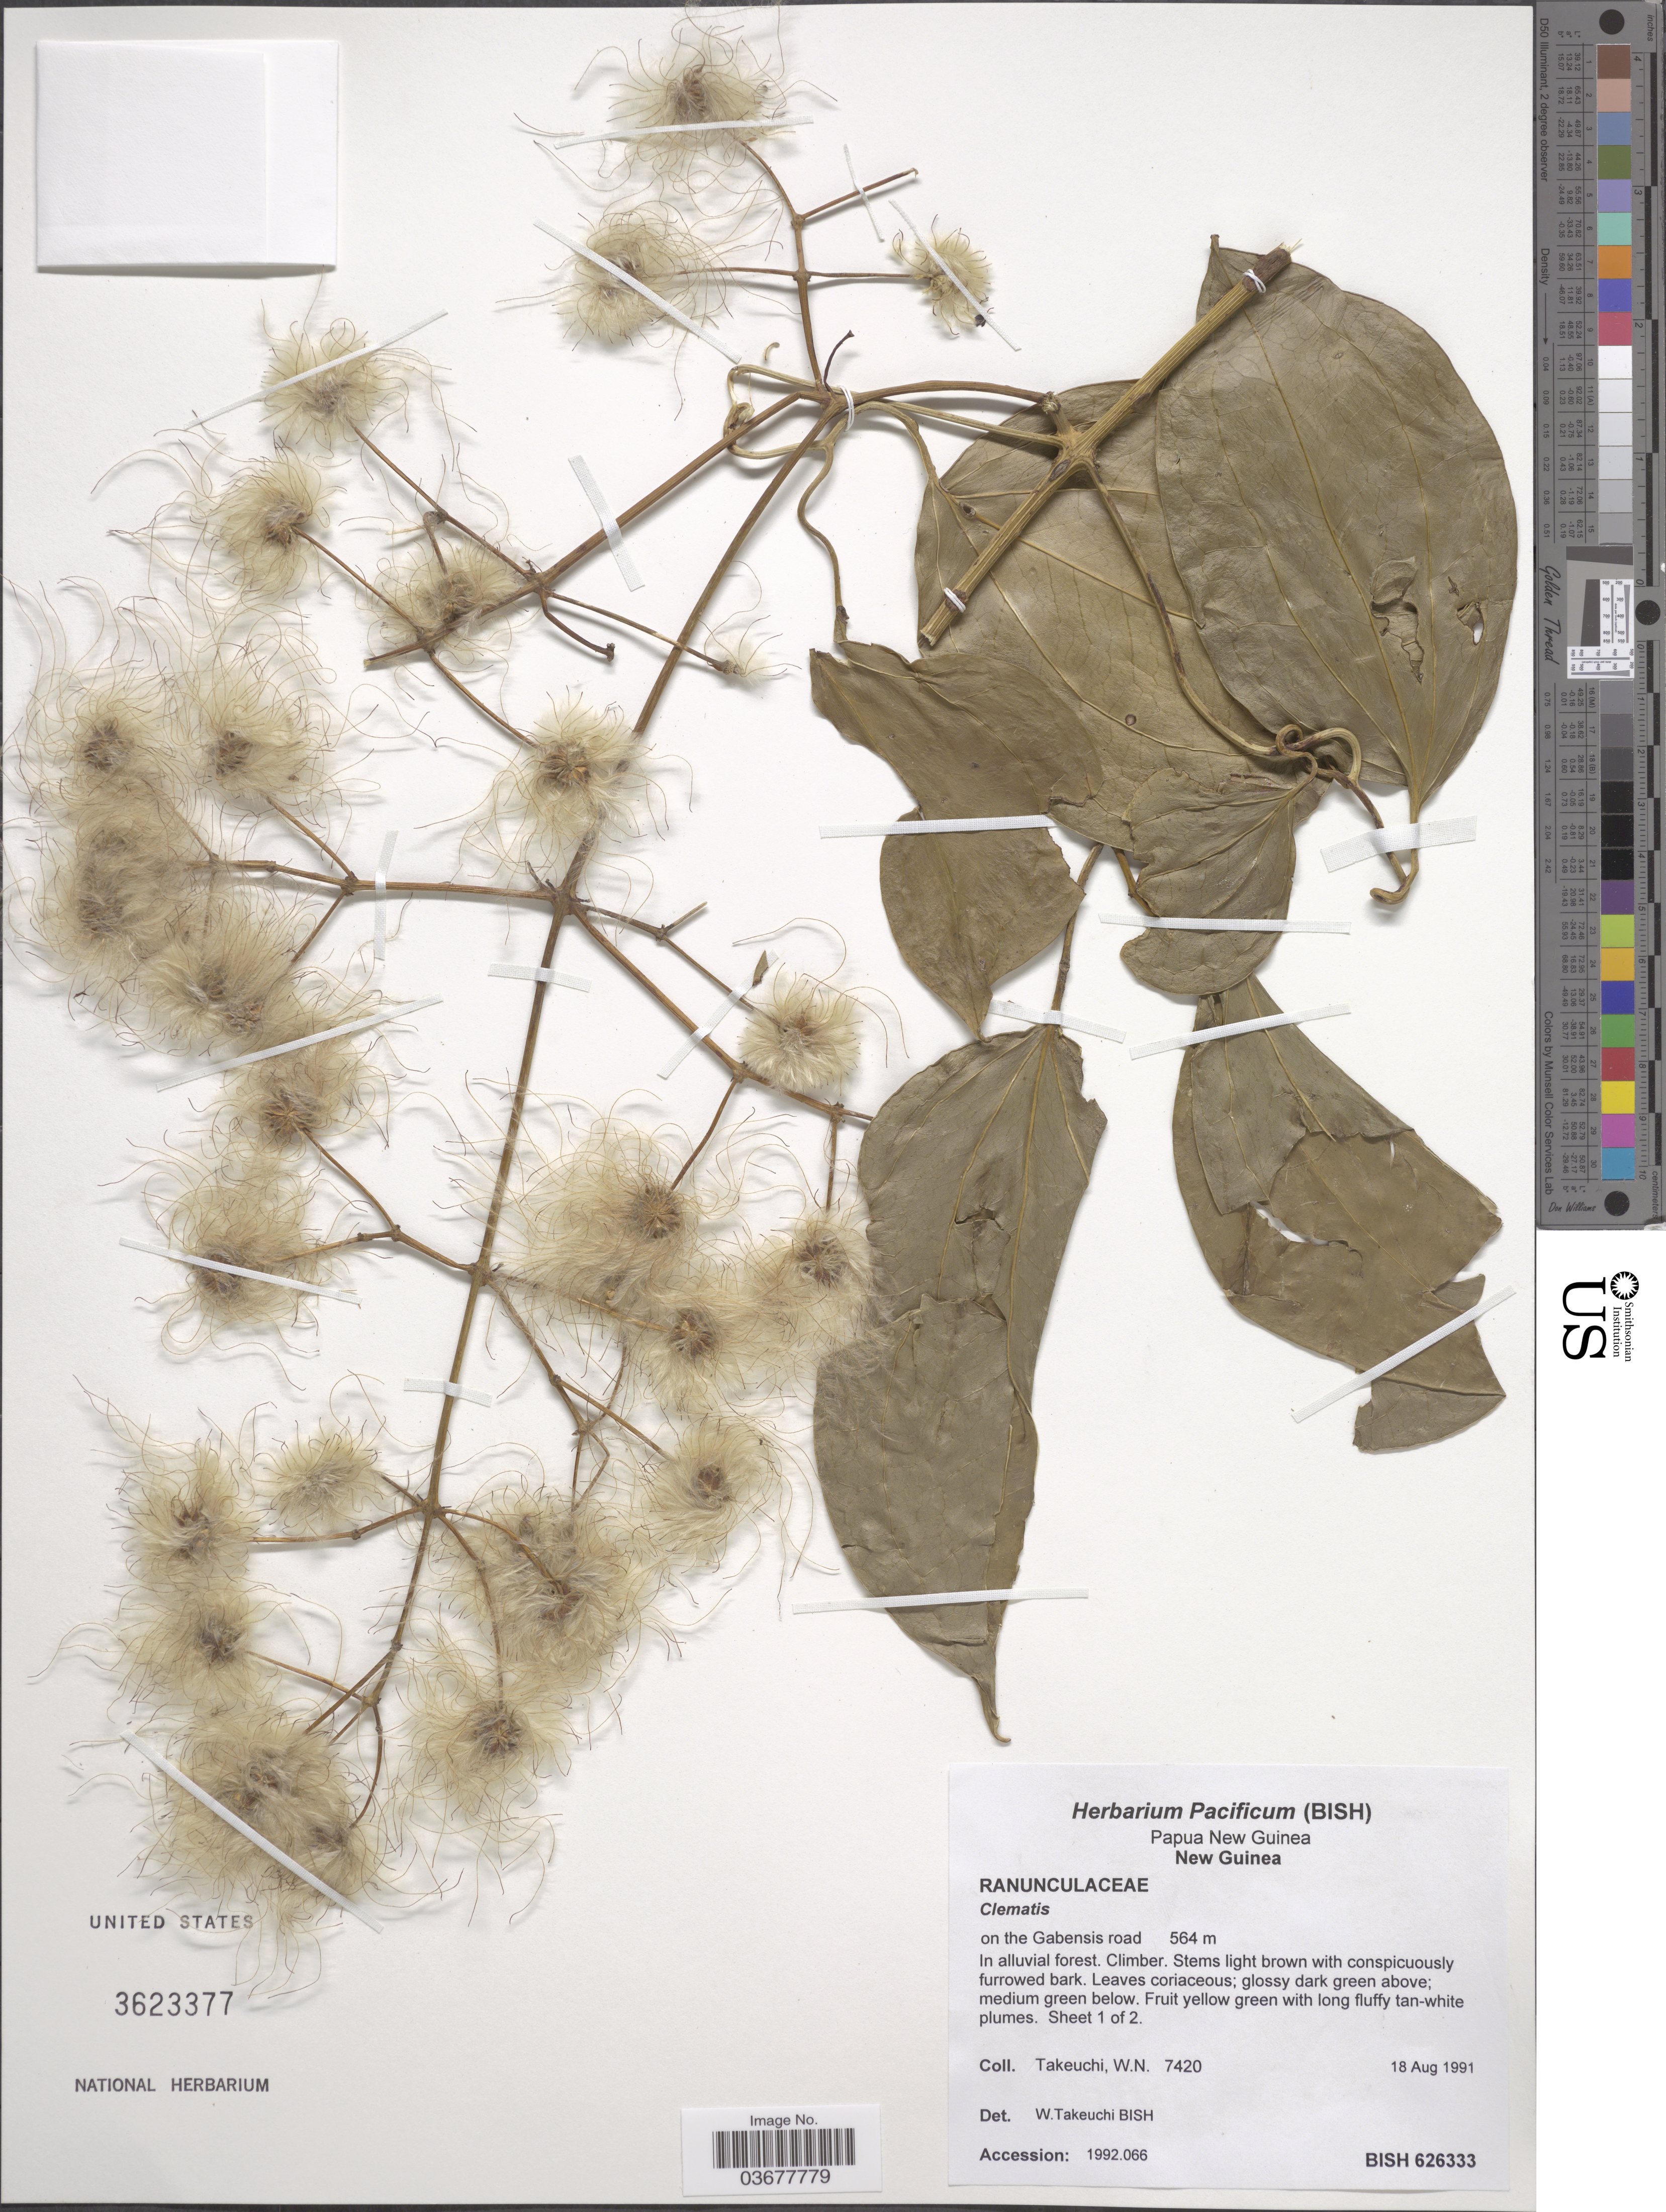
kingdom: Plantae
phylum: Tracheophyta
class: Magnoliopsida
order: Ranunculales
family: Ranunculaceae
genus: Clematis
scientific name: Clematis sp.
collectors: W. Takeuchi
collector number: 7420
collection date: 1991-08-18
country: Papua New Guinea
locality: New Guinea. On the Gabensis road.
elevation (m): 564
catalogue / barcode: US 3623377